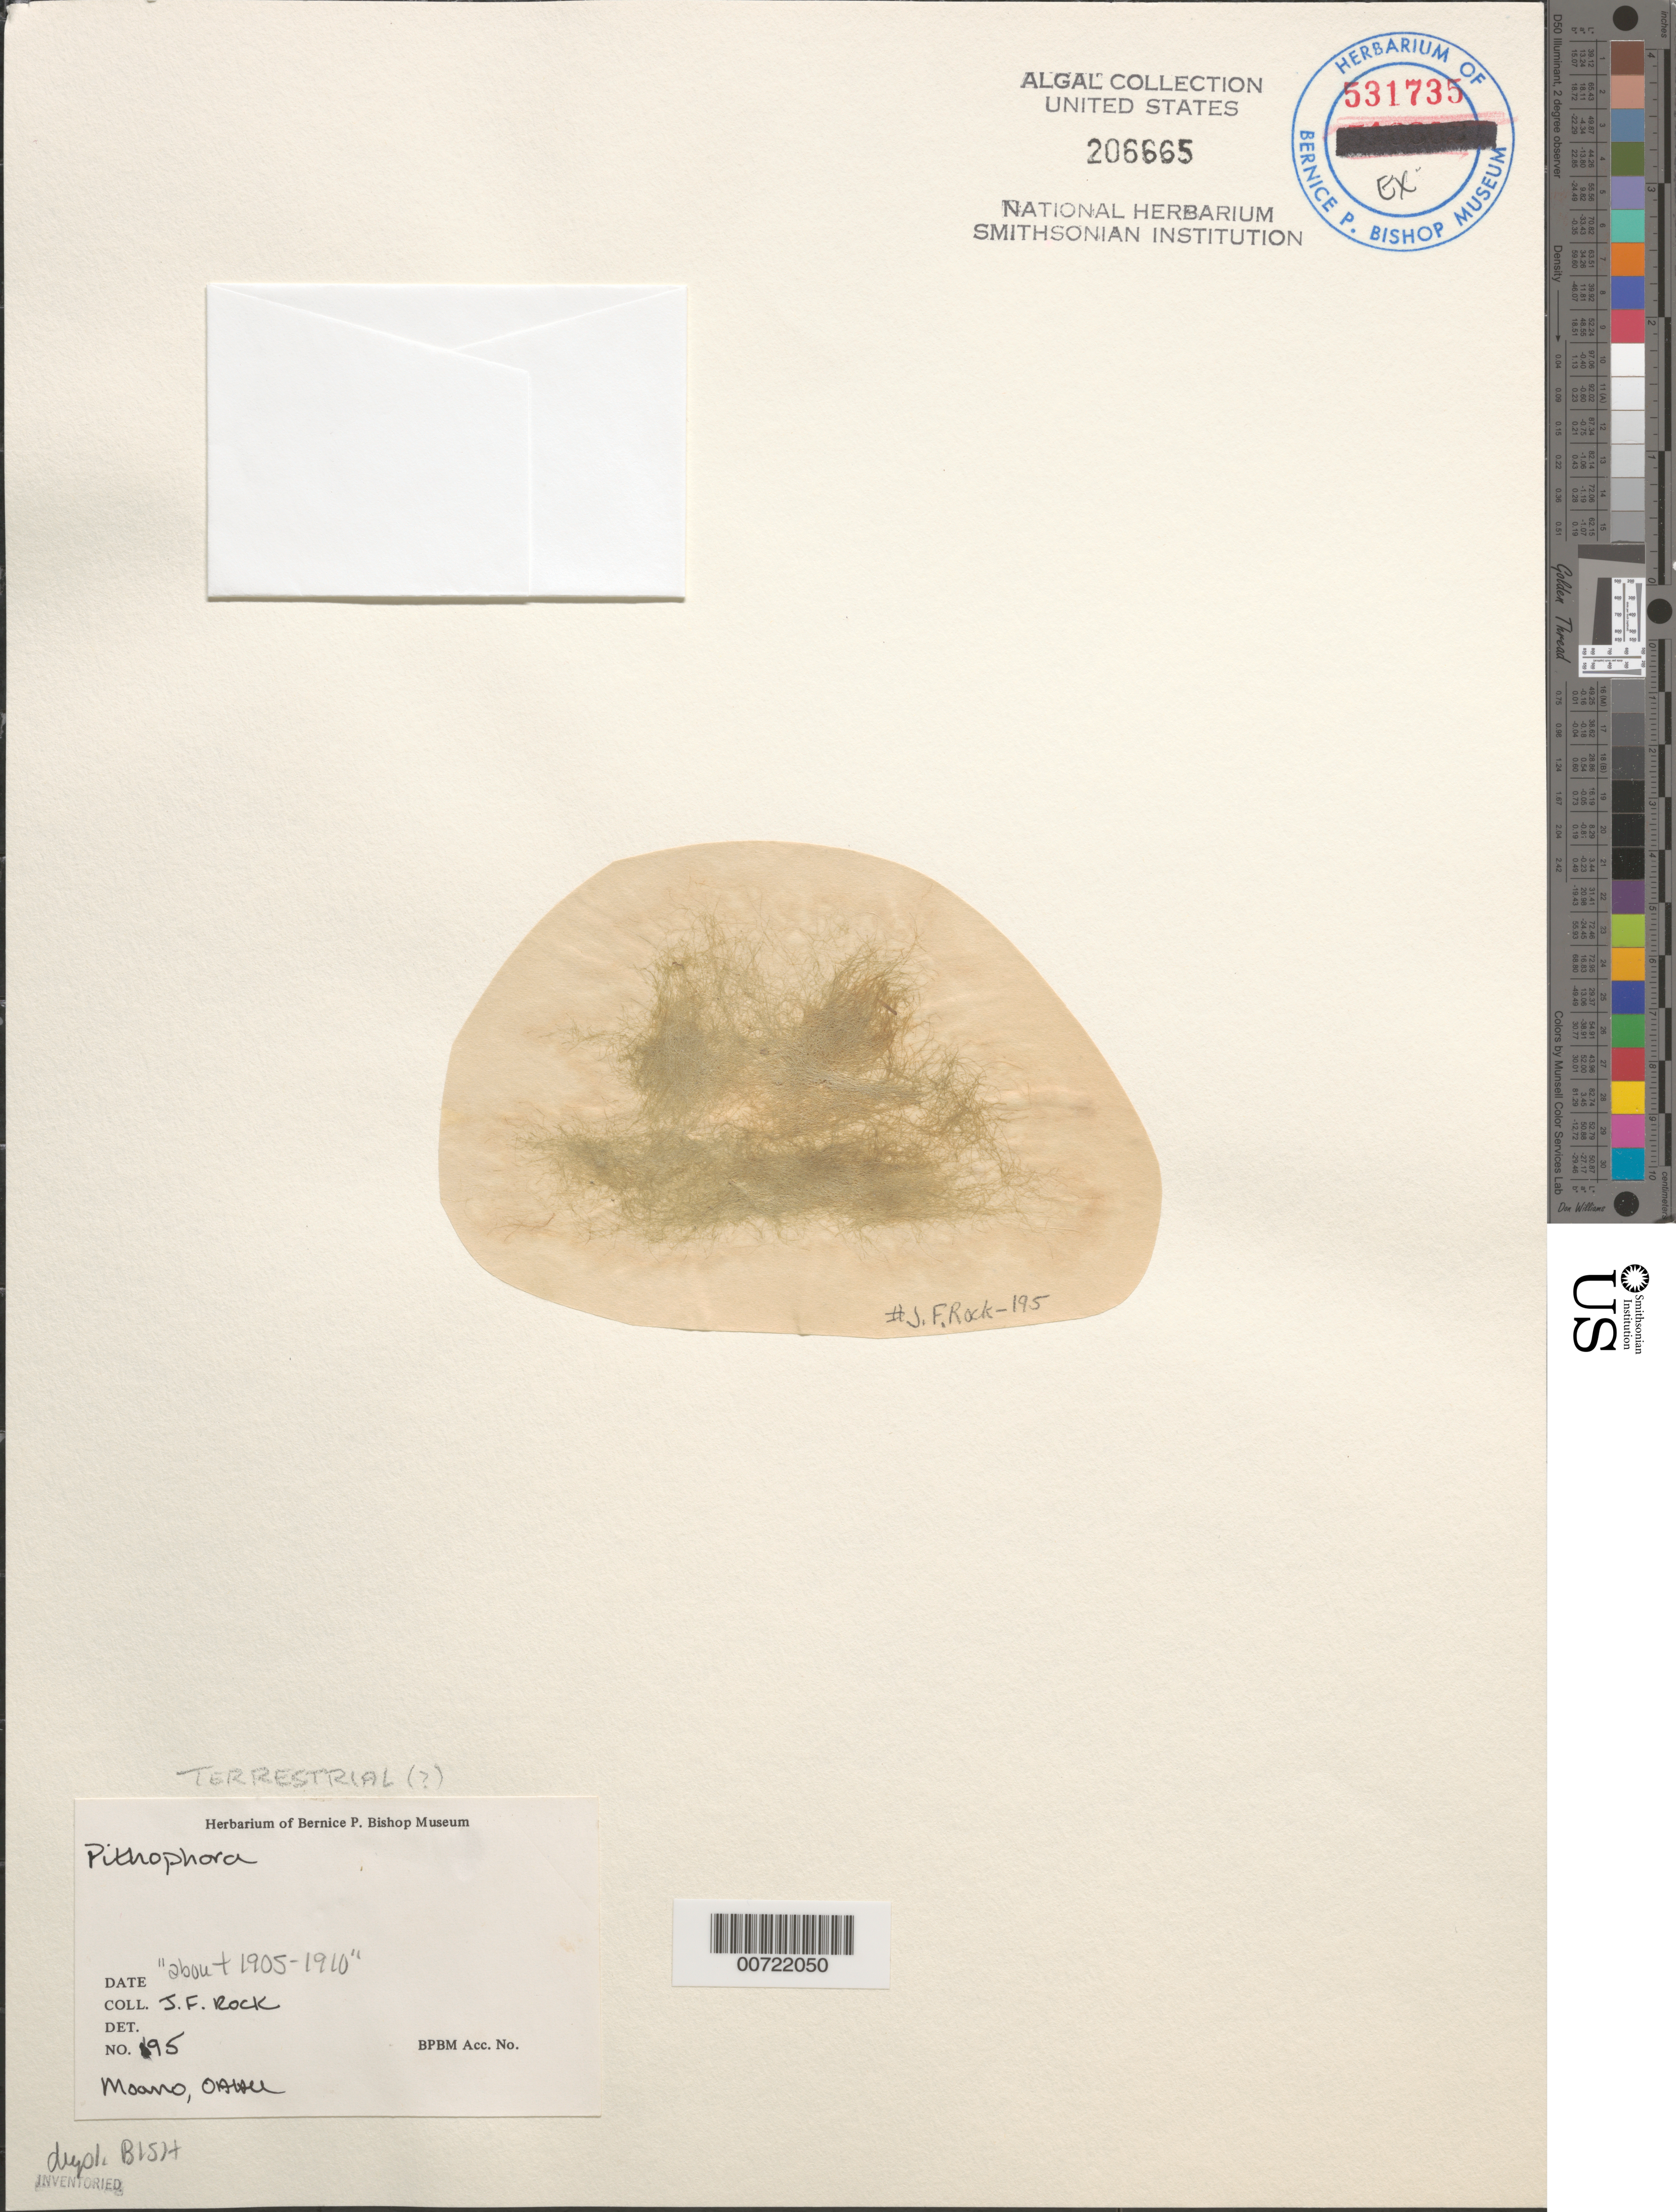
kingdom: Plantae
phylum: Chlorophyta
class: Ulvophyceae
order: Cladophorales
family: Cladophoraceae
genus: Pithophora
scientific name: Pithophora sp.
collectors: J. F. Rock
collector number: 195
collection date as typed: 1905 to -- --- 1910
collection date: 1905/1910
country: United States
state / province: Hawaii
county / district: Honolulu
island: Oahu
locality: Moano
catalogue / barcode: US 206665